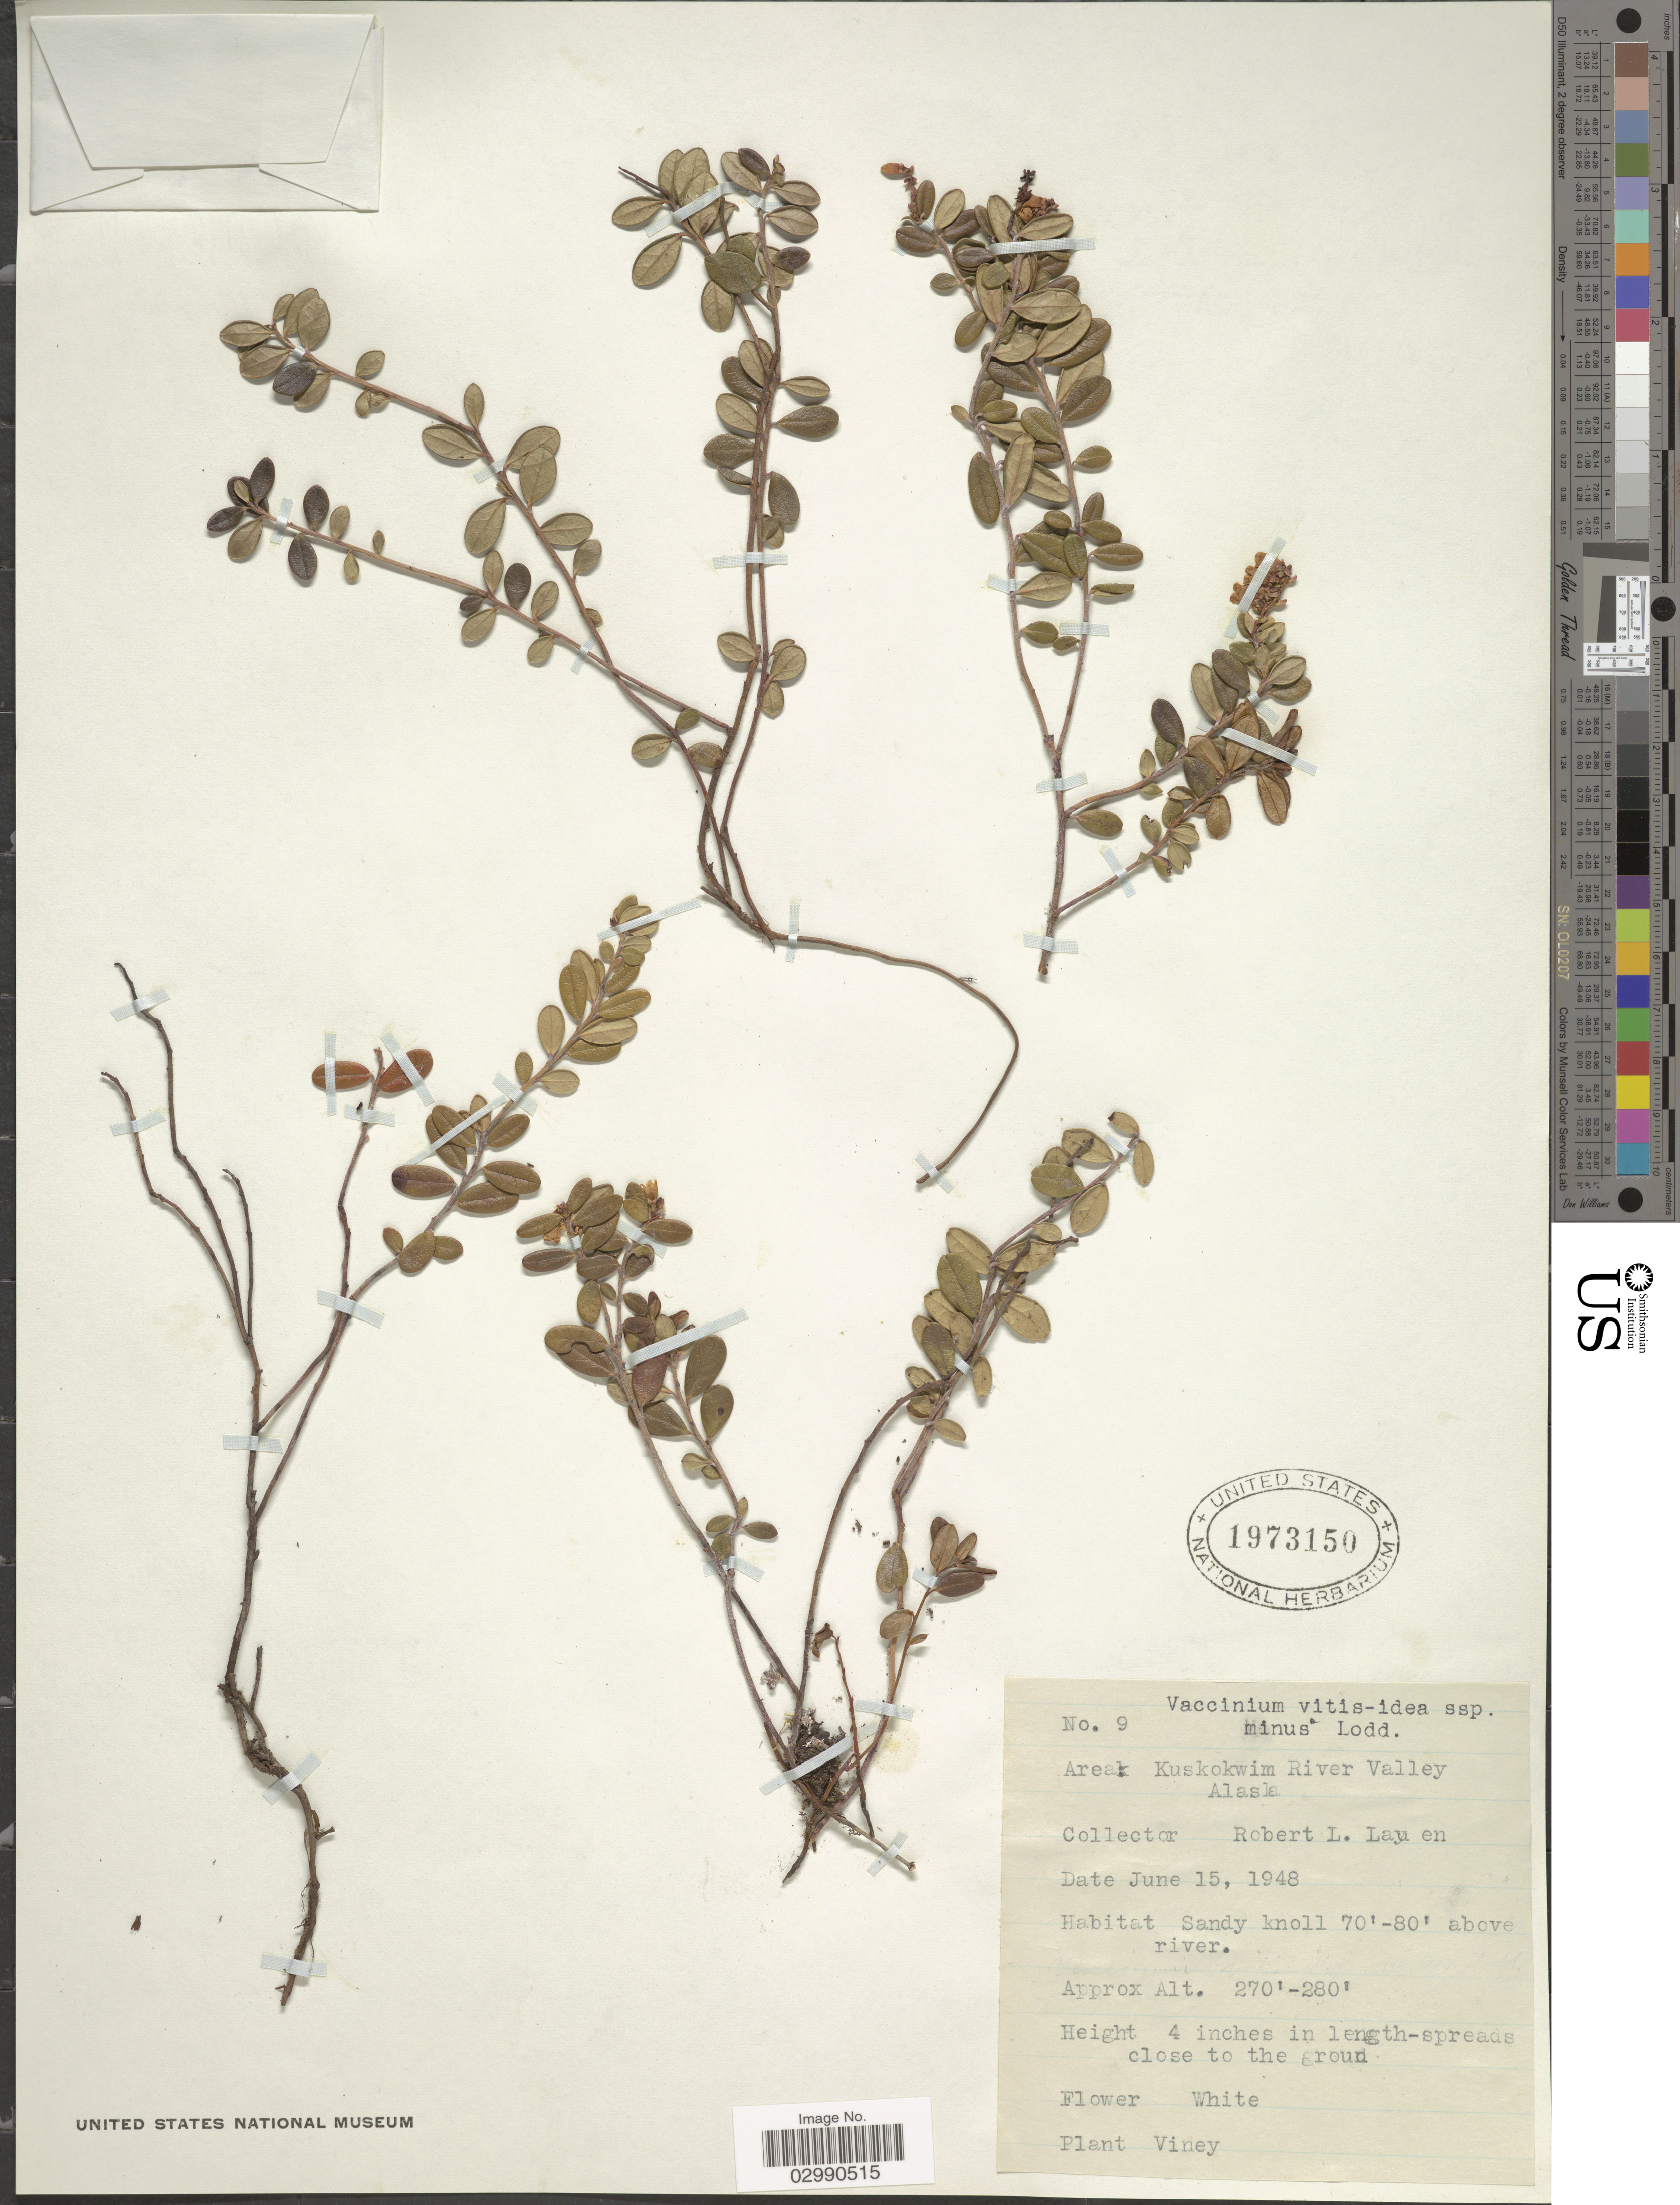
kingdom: Plantae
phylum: Tracheophyta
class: Magnoliopsida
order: Ericales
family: Ericaceae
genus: Vaccinium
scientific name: Vaccinium vitis-idaea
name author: L.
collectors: R. Lau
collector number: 9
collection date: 1948-06-15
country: United States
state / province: Alaska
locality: Area: Kuskokwim River Valley.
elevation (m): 82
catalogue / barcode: US 1973150